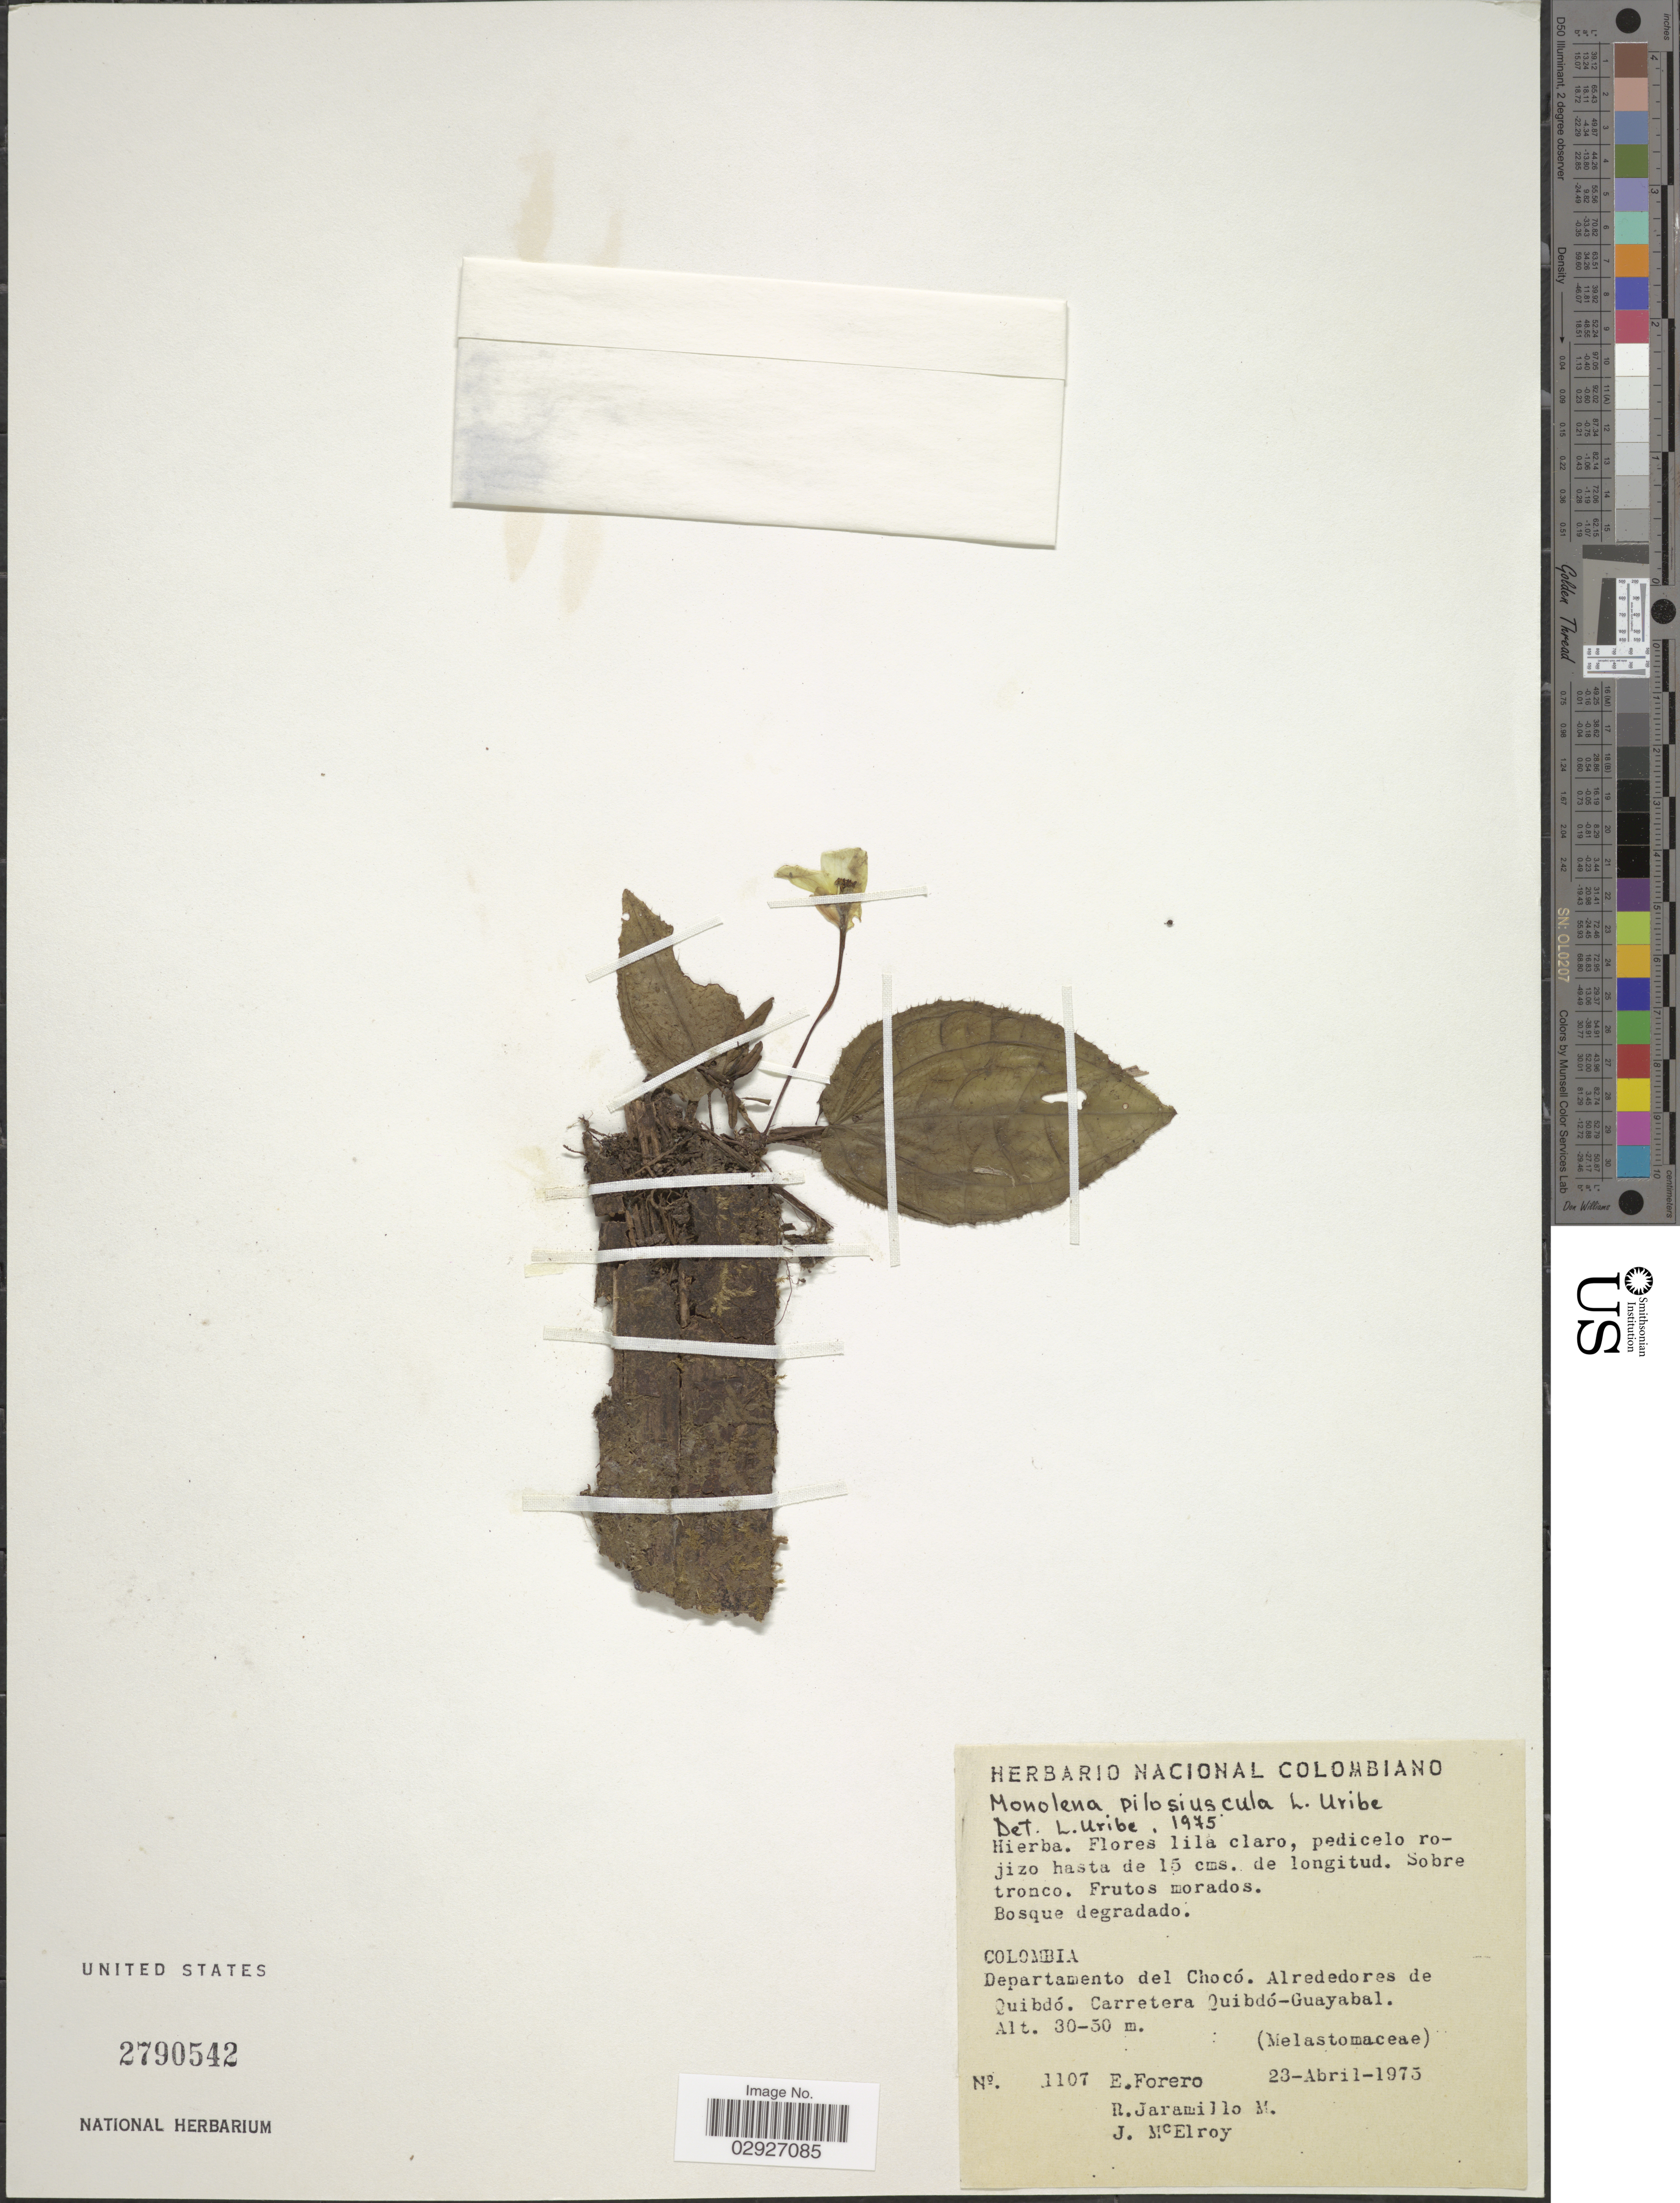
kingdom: Plantae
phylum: Tracheophyta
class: Magnoliopsida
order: Myrtales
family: Melastomataceae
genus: Monolena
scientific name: Monolena pilosiuscula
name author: L. Uribe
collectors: E. Forero, R. Jaramillo M. & J. B. McElroy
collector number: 1107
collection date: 1975-04-23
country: Colombia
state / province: Chocó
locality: Departament del Chocó, Alrededores de Quibdó, Carretera Quibdó-Guayabal.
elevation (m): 30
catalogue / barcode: US 2790542